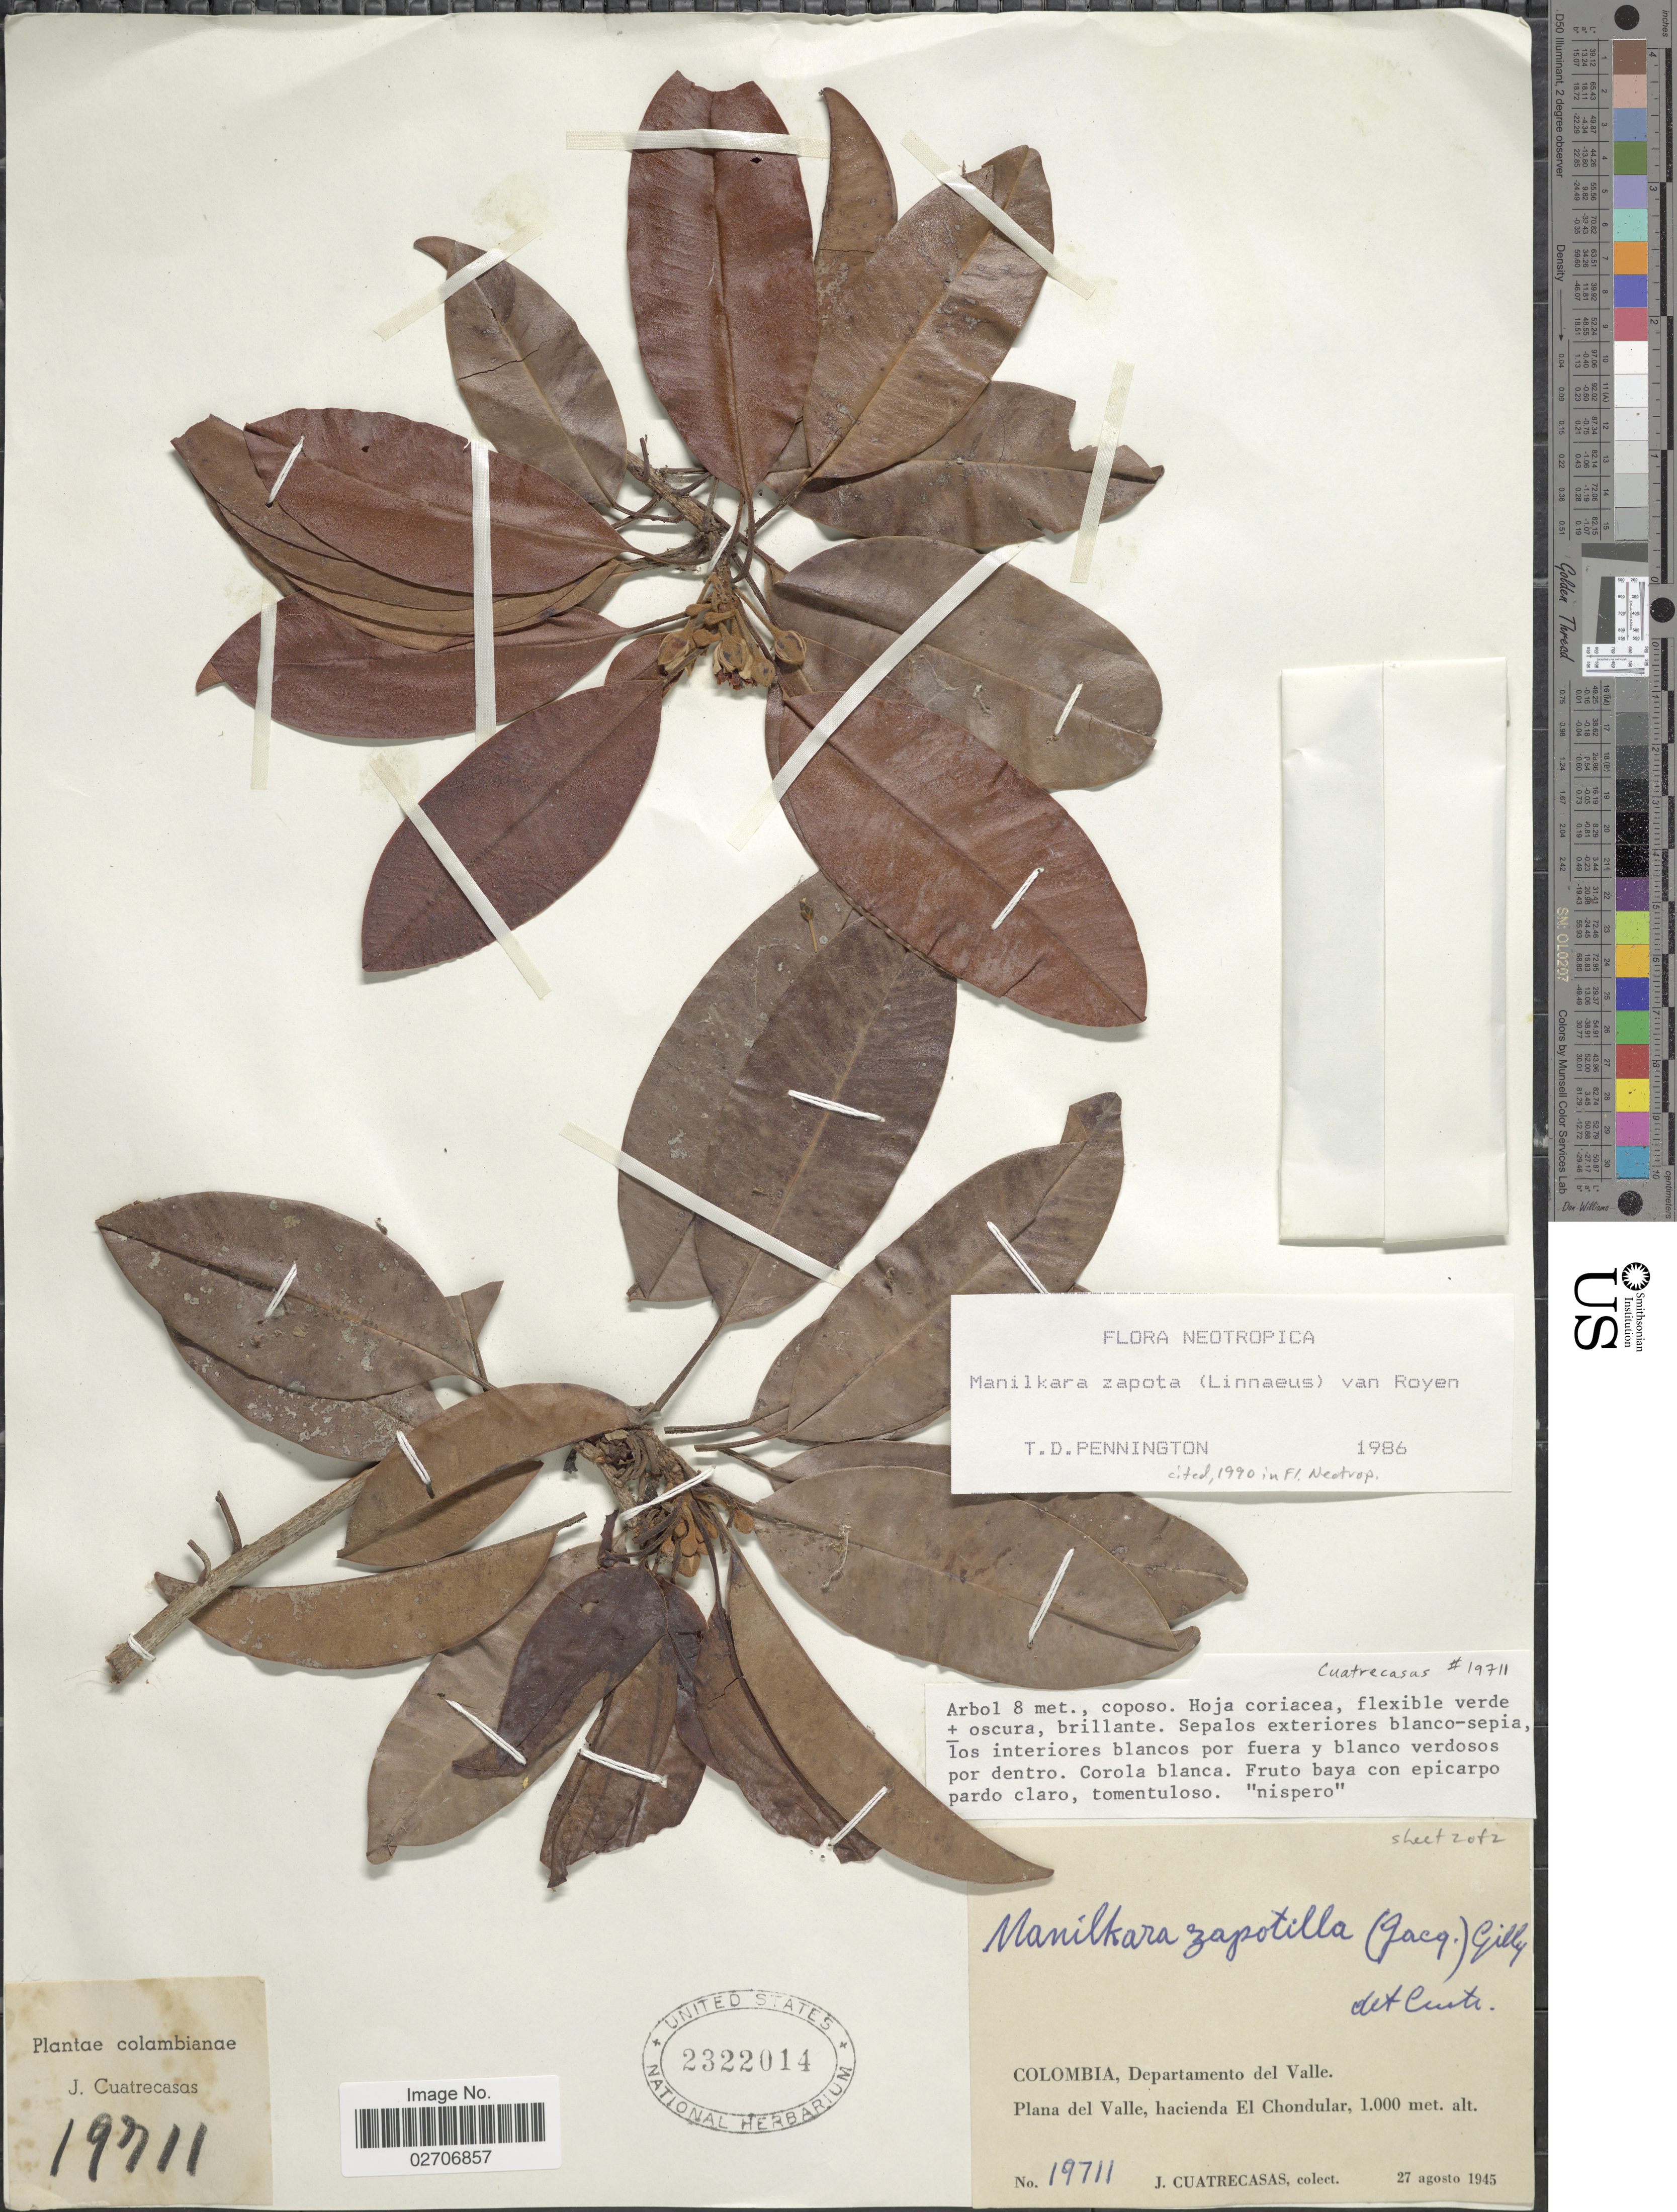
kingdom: Plantae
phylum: Tracheophyta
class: Magnoliopsida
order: Ericales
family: Sapotaceae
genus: Manilkara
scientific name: Manilkara zapota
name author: (L.) P. Royen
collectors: J. Cuatrecasas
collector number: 19711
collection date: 1945-08-27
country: Colombia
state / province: Valle del Cauca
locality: Departamento del Valle, Plana del Valle, hacienda El Chondular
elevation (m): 1000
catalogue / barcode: US 2322014